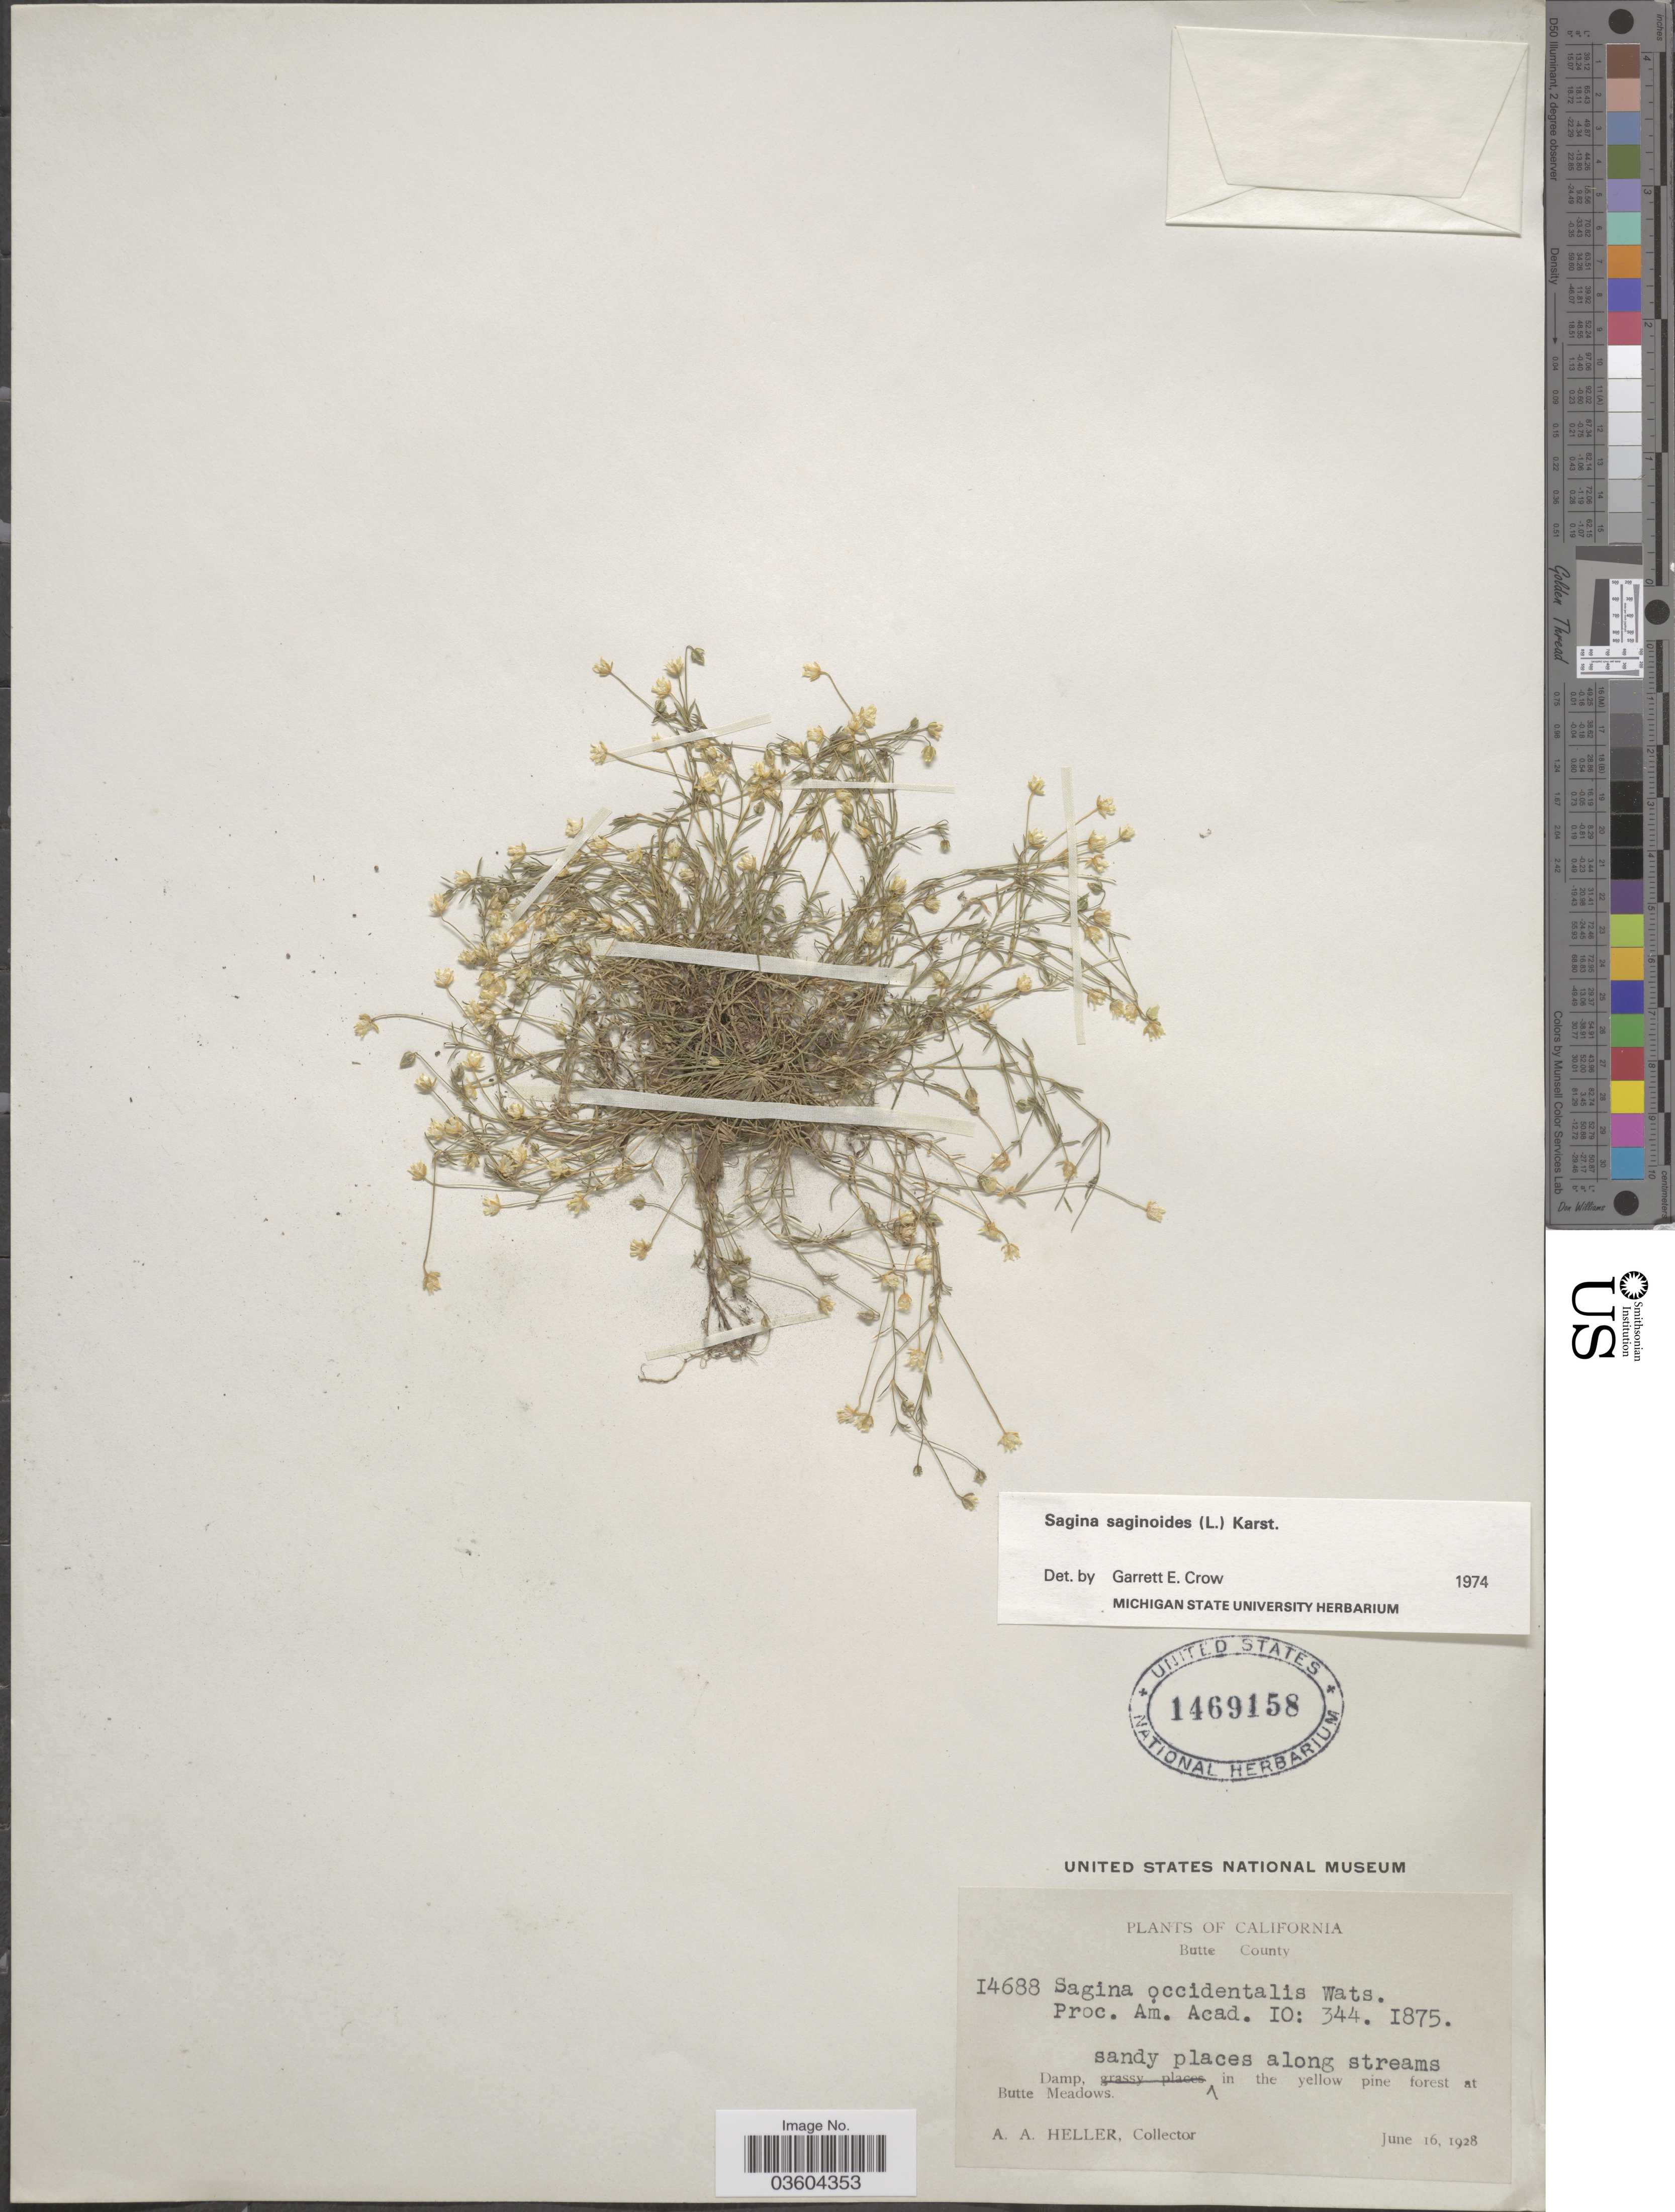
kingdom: Plantae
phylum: Tracheophyta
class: Magnoliopsida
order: Caryophyllales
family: Caryophyllaceae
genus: Sagina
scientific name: Sagina saginoides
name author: (L.) H. Karst.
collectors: A. A. Heller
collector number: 14688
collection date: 1928-06-16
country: United States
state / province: California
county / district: Butte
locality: Butte County. Damp, sandy places along streams in the yellow pine forest at Butte Meadows.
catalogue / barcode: US 1469158